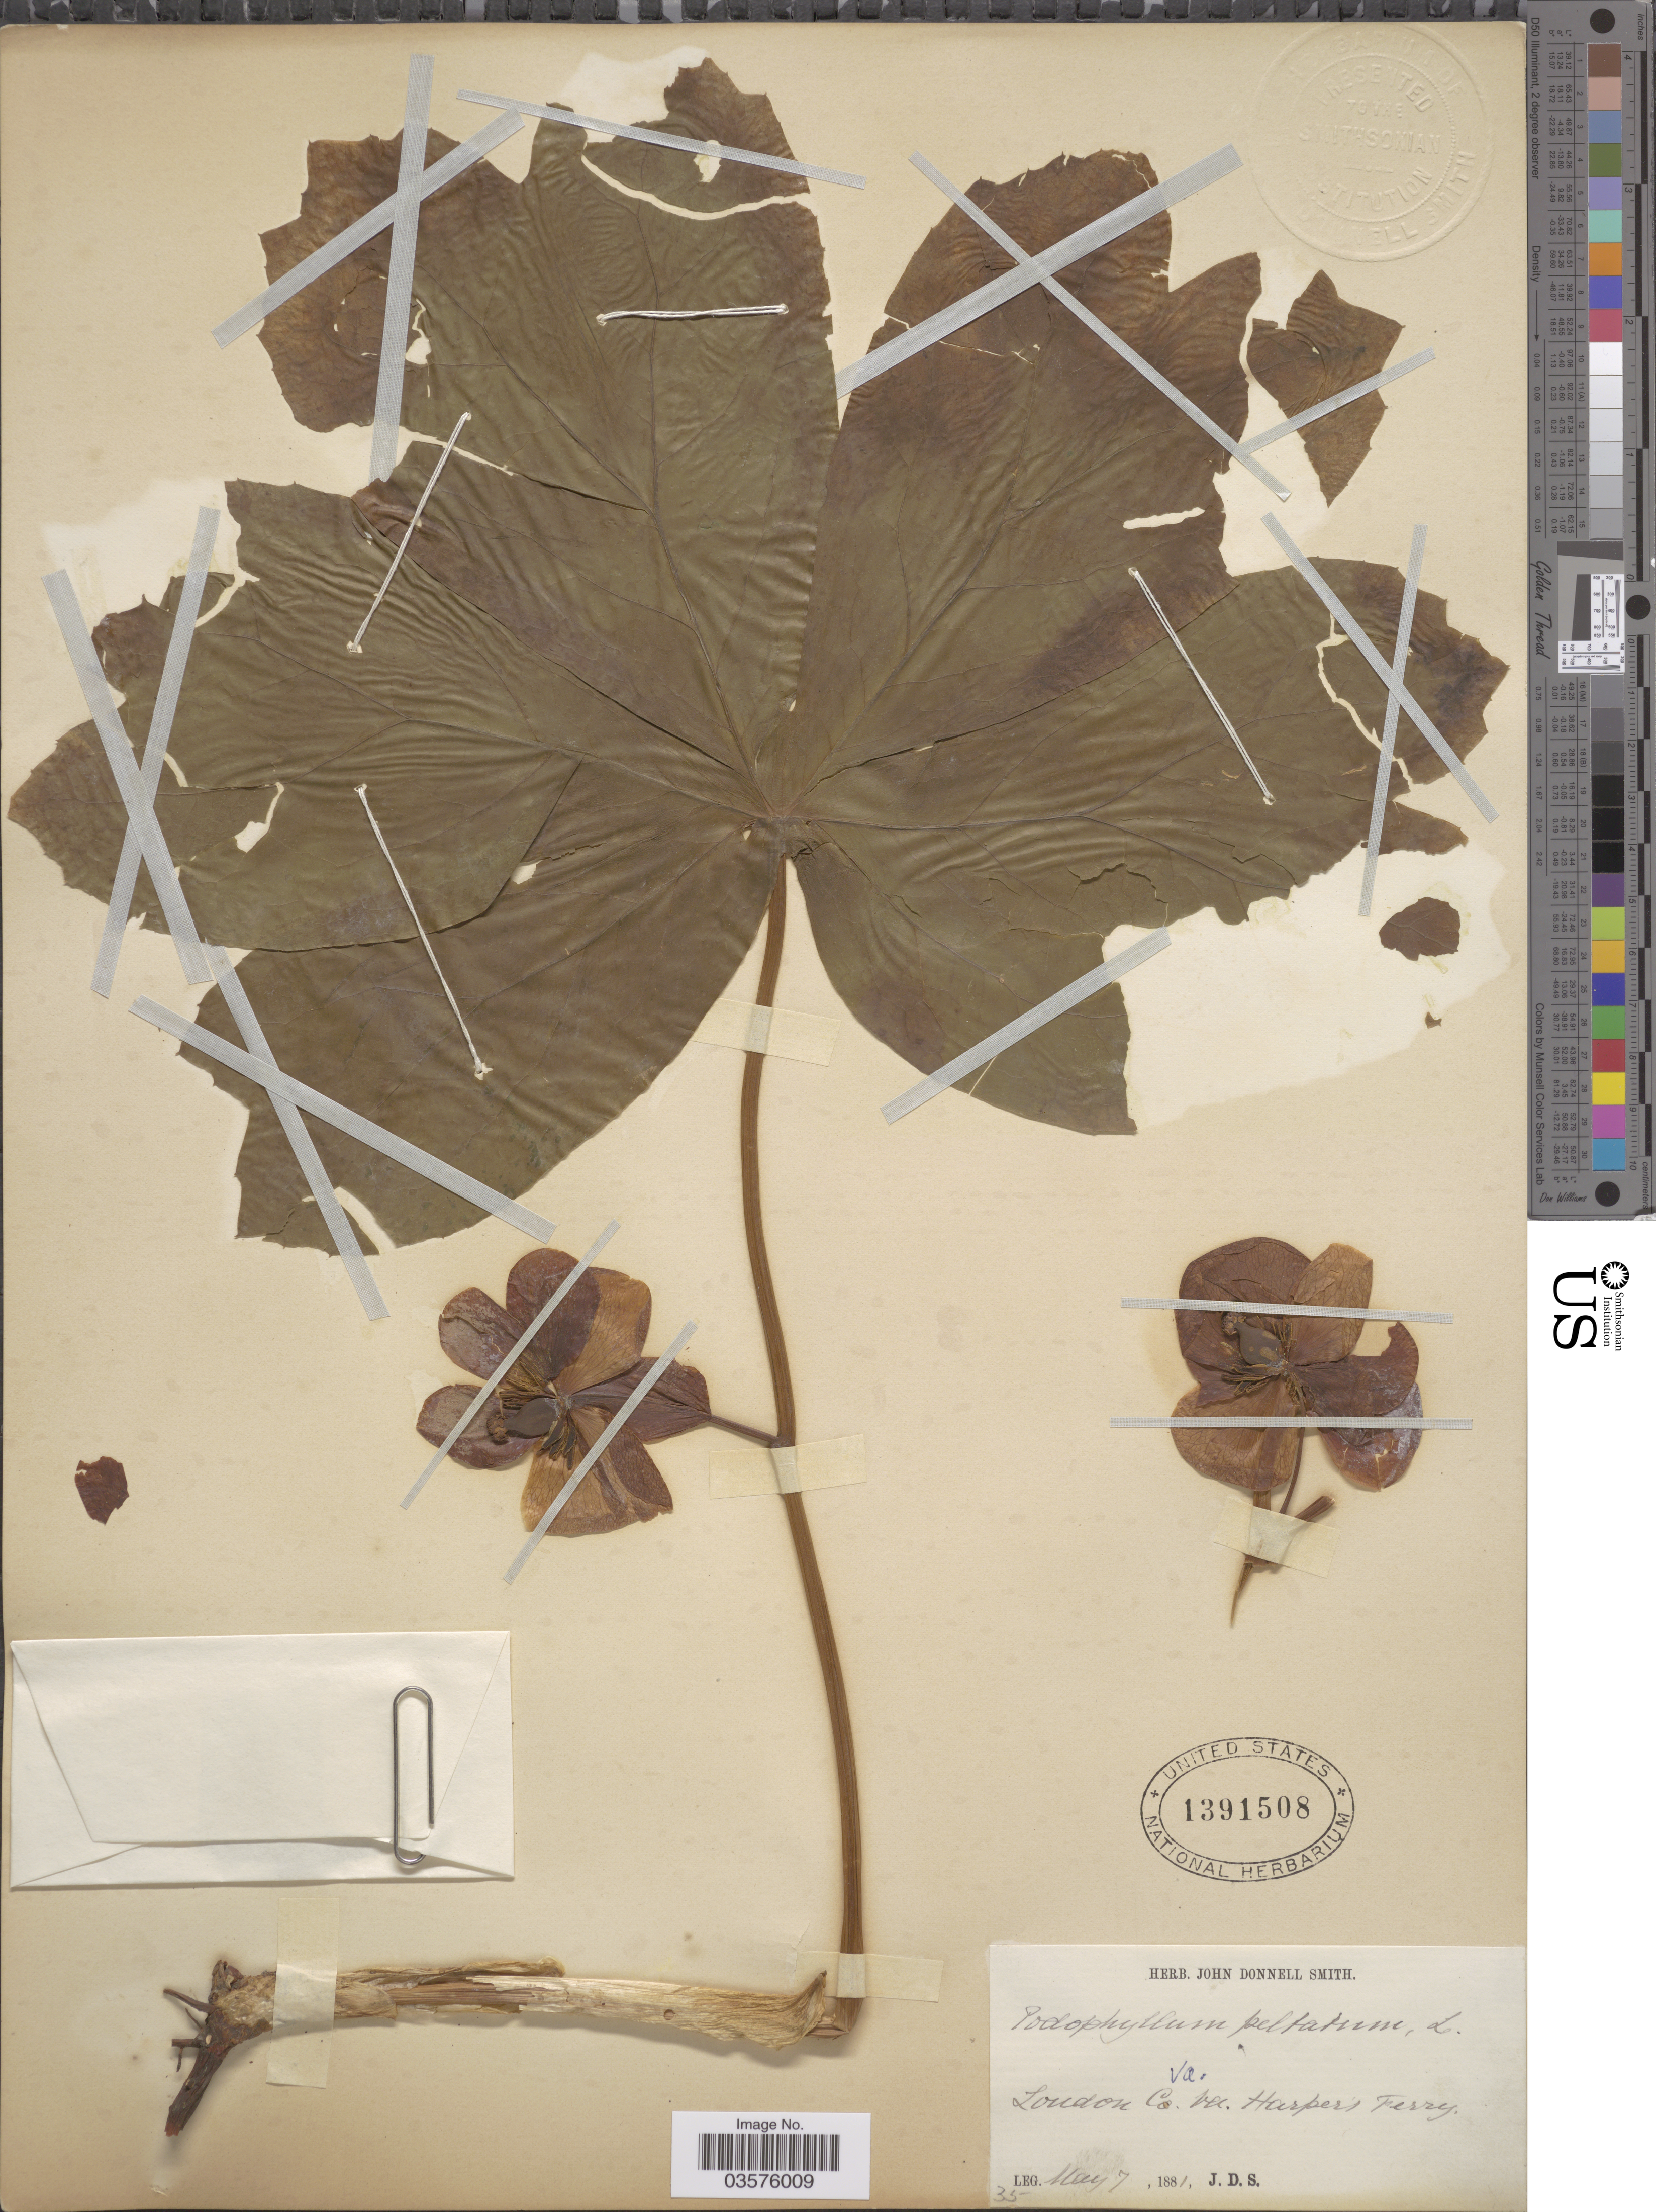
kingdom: Plantae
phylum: Tracheophyta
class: Magnoliopsida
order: Ranunculales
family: Berberidaceae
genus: Podophyllum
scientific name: Podophyllum peltatum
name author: L.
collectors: J. Donnell Smith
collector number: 35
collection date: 1881-05-07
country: United States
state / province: Virginia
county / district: Loudoun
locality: Harper's Ferry.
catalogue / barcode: US 1391508